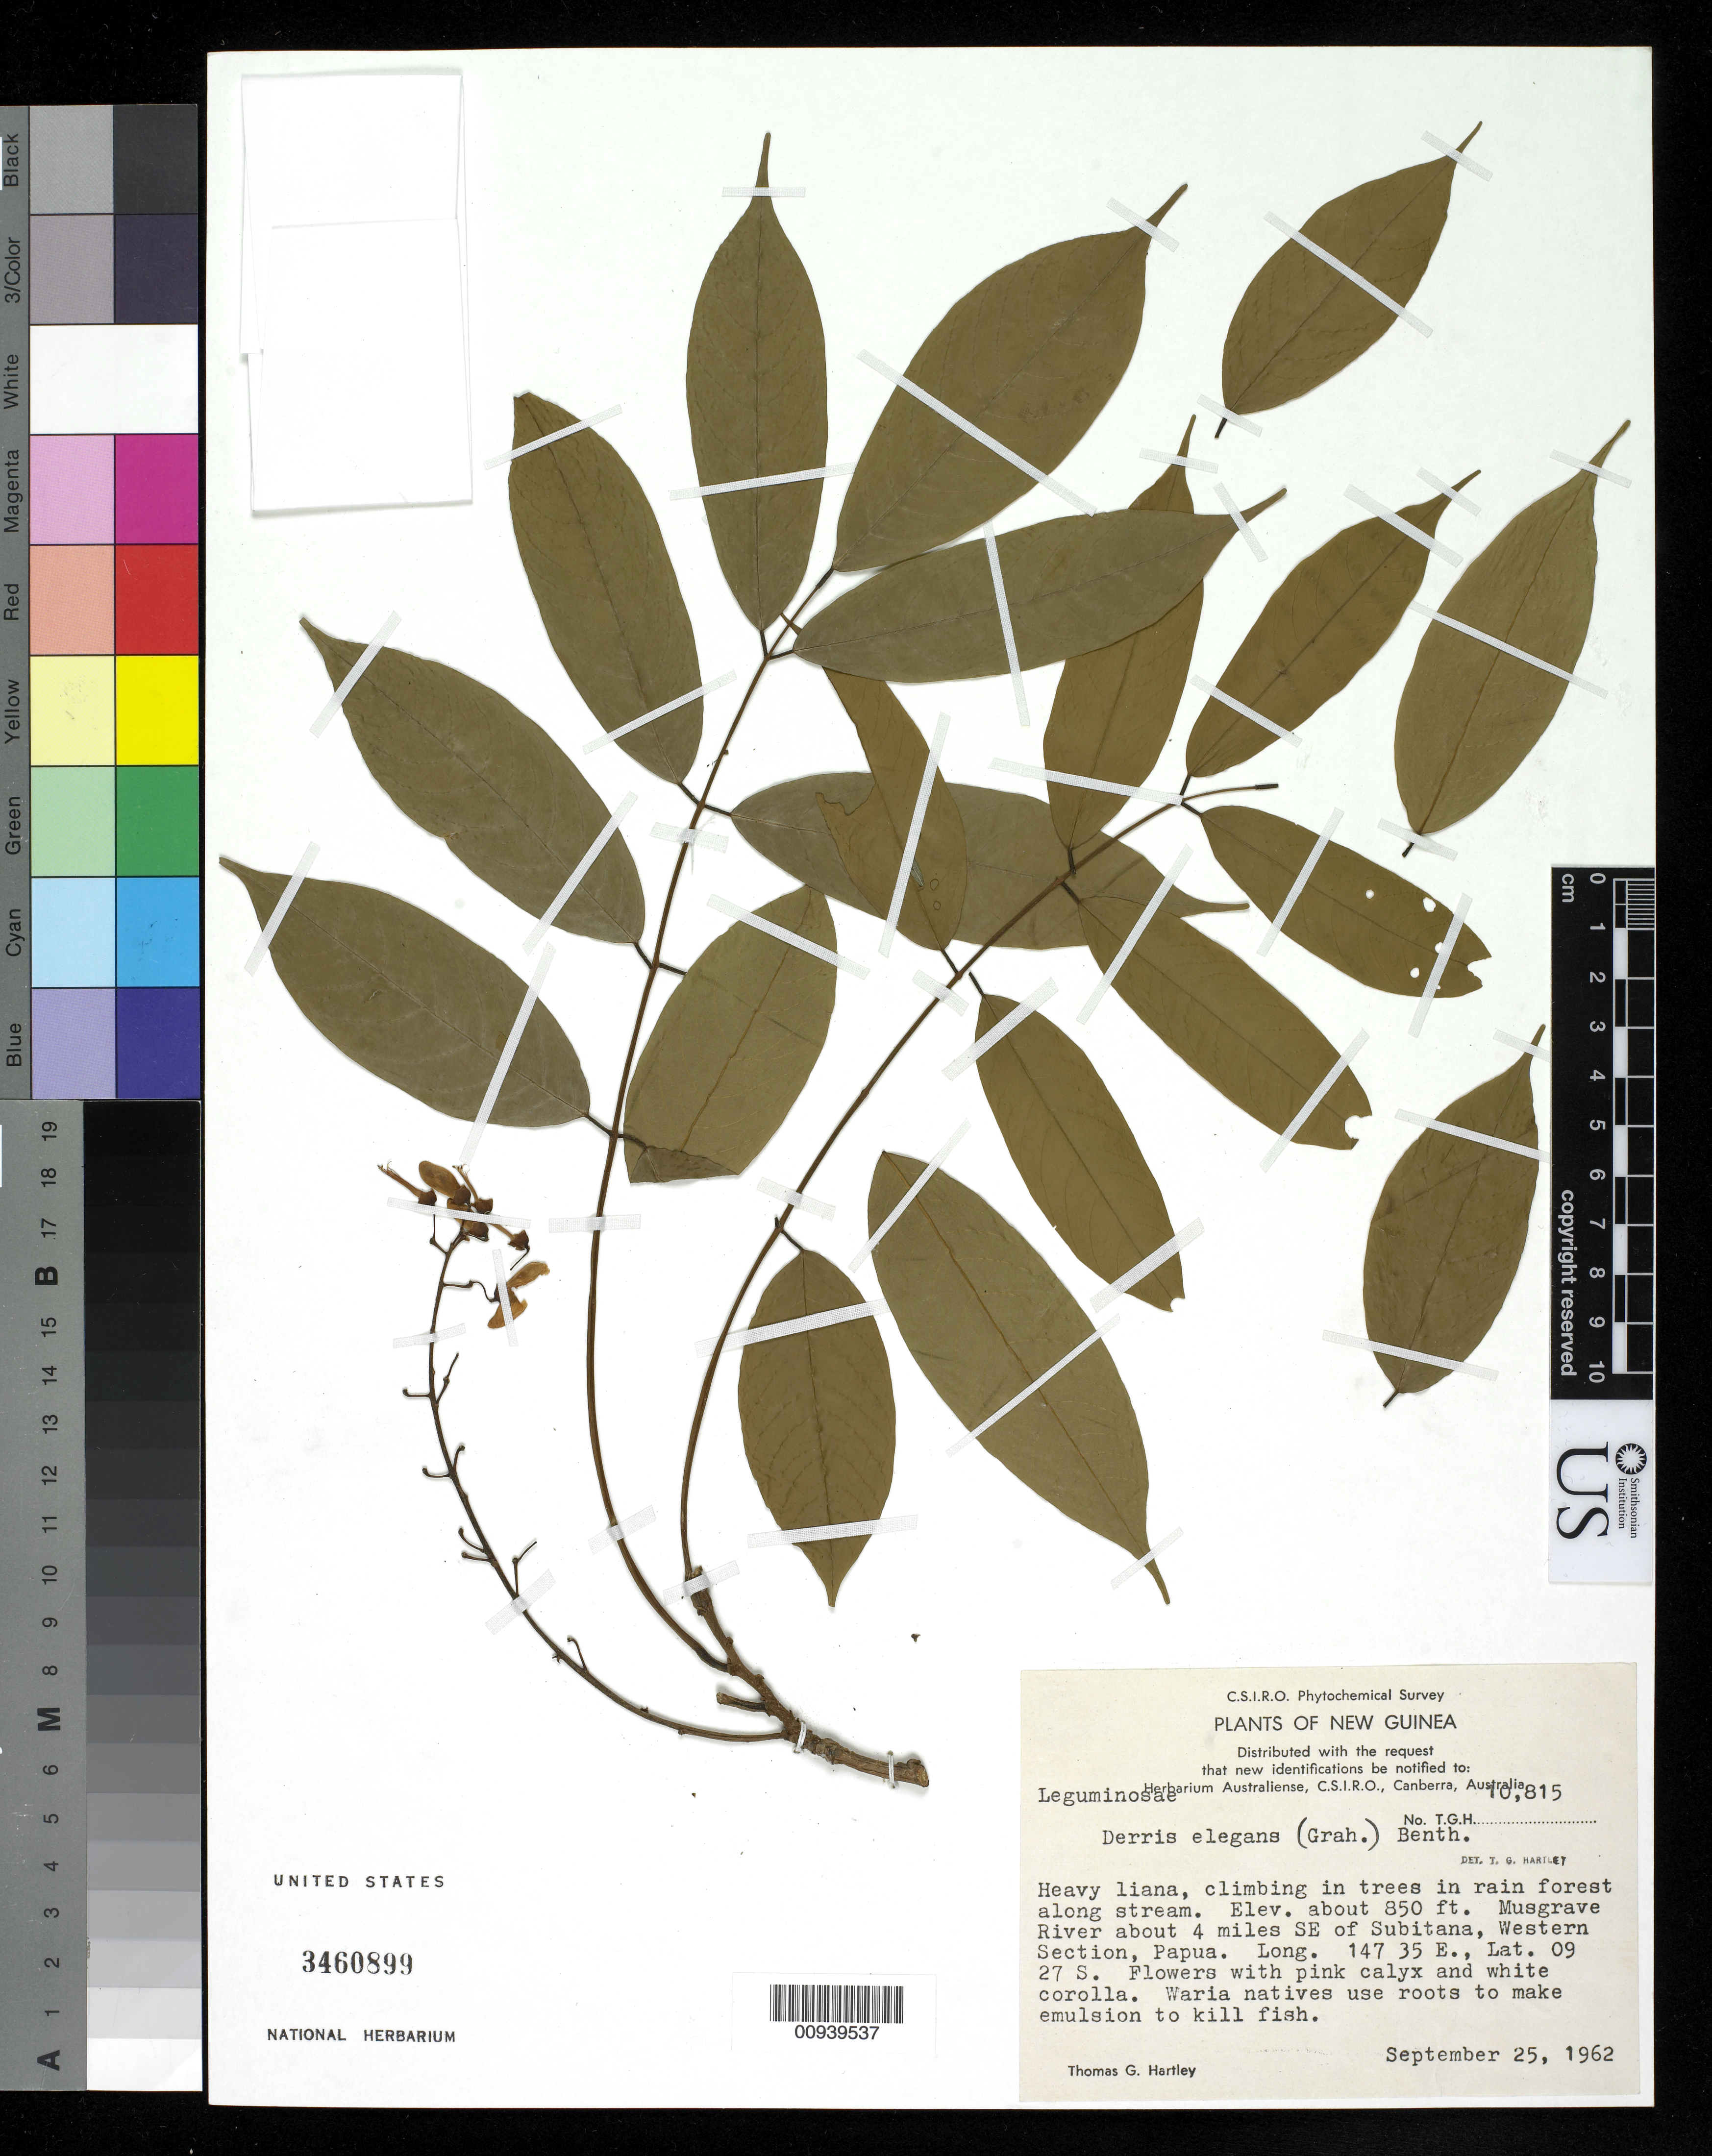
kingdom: Plantae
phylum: Tracheophyta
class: Magnoliopsida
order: Fabales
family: Fabaceae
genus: Derris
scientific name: Derris elegans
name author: Benth.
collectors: T. G. Hartley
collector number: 10815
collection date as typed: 25 Sep 1962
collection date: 1962-09-25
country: Papua New Guinea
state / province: Western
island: New Guinea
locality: Western Section, Musgrave River about 4 miles SE of Subitana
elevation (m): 259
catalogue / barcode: US 3460899